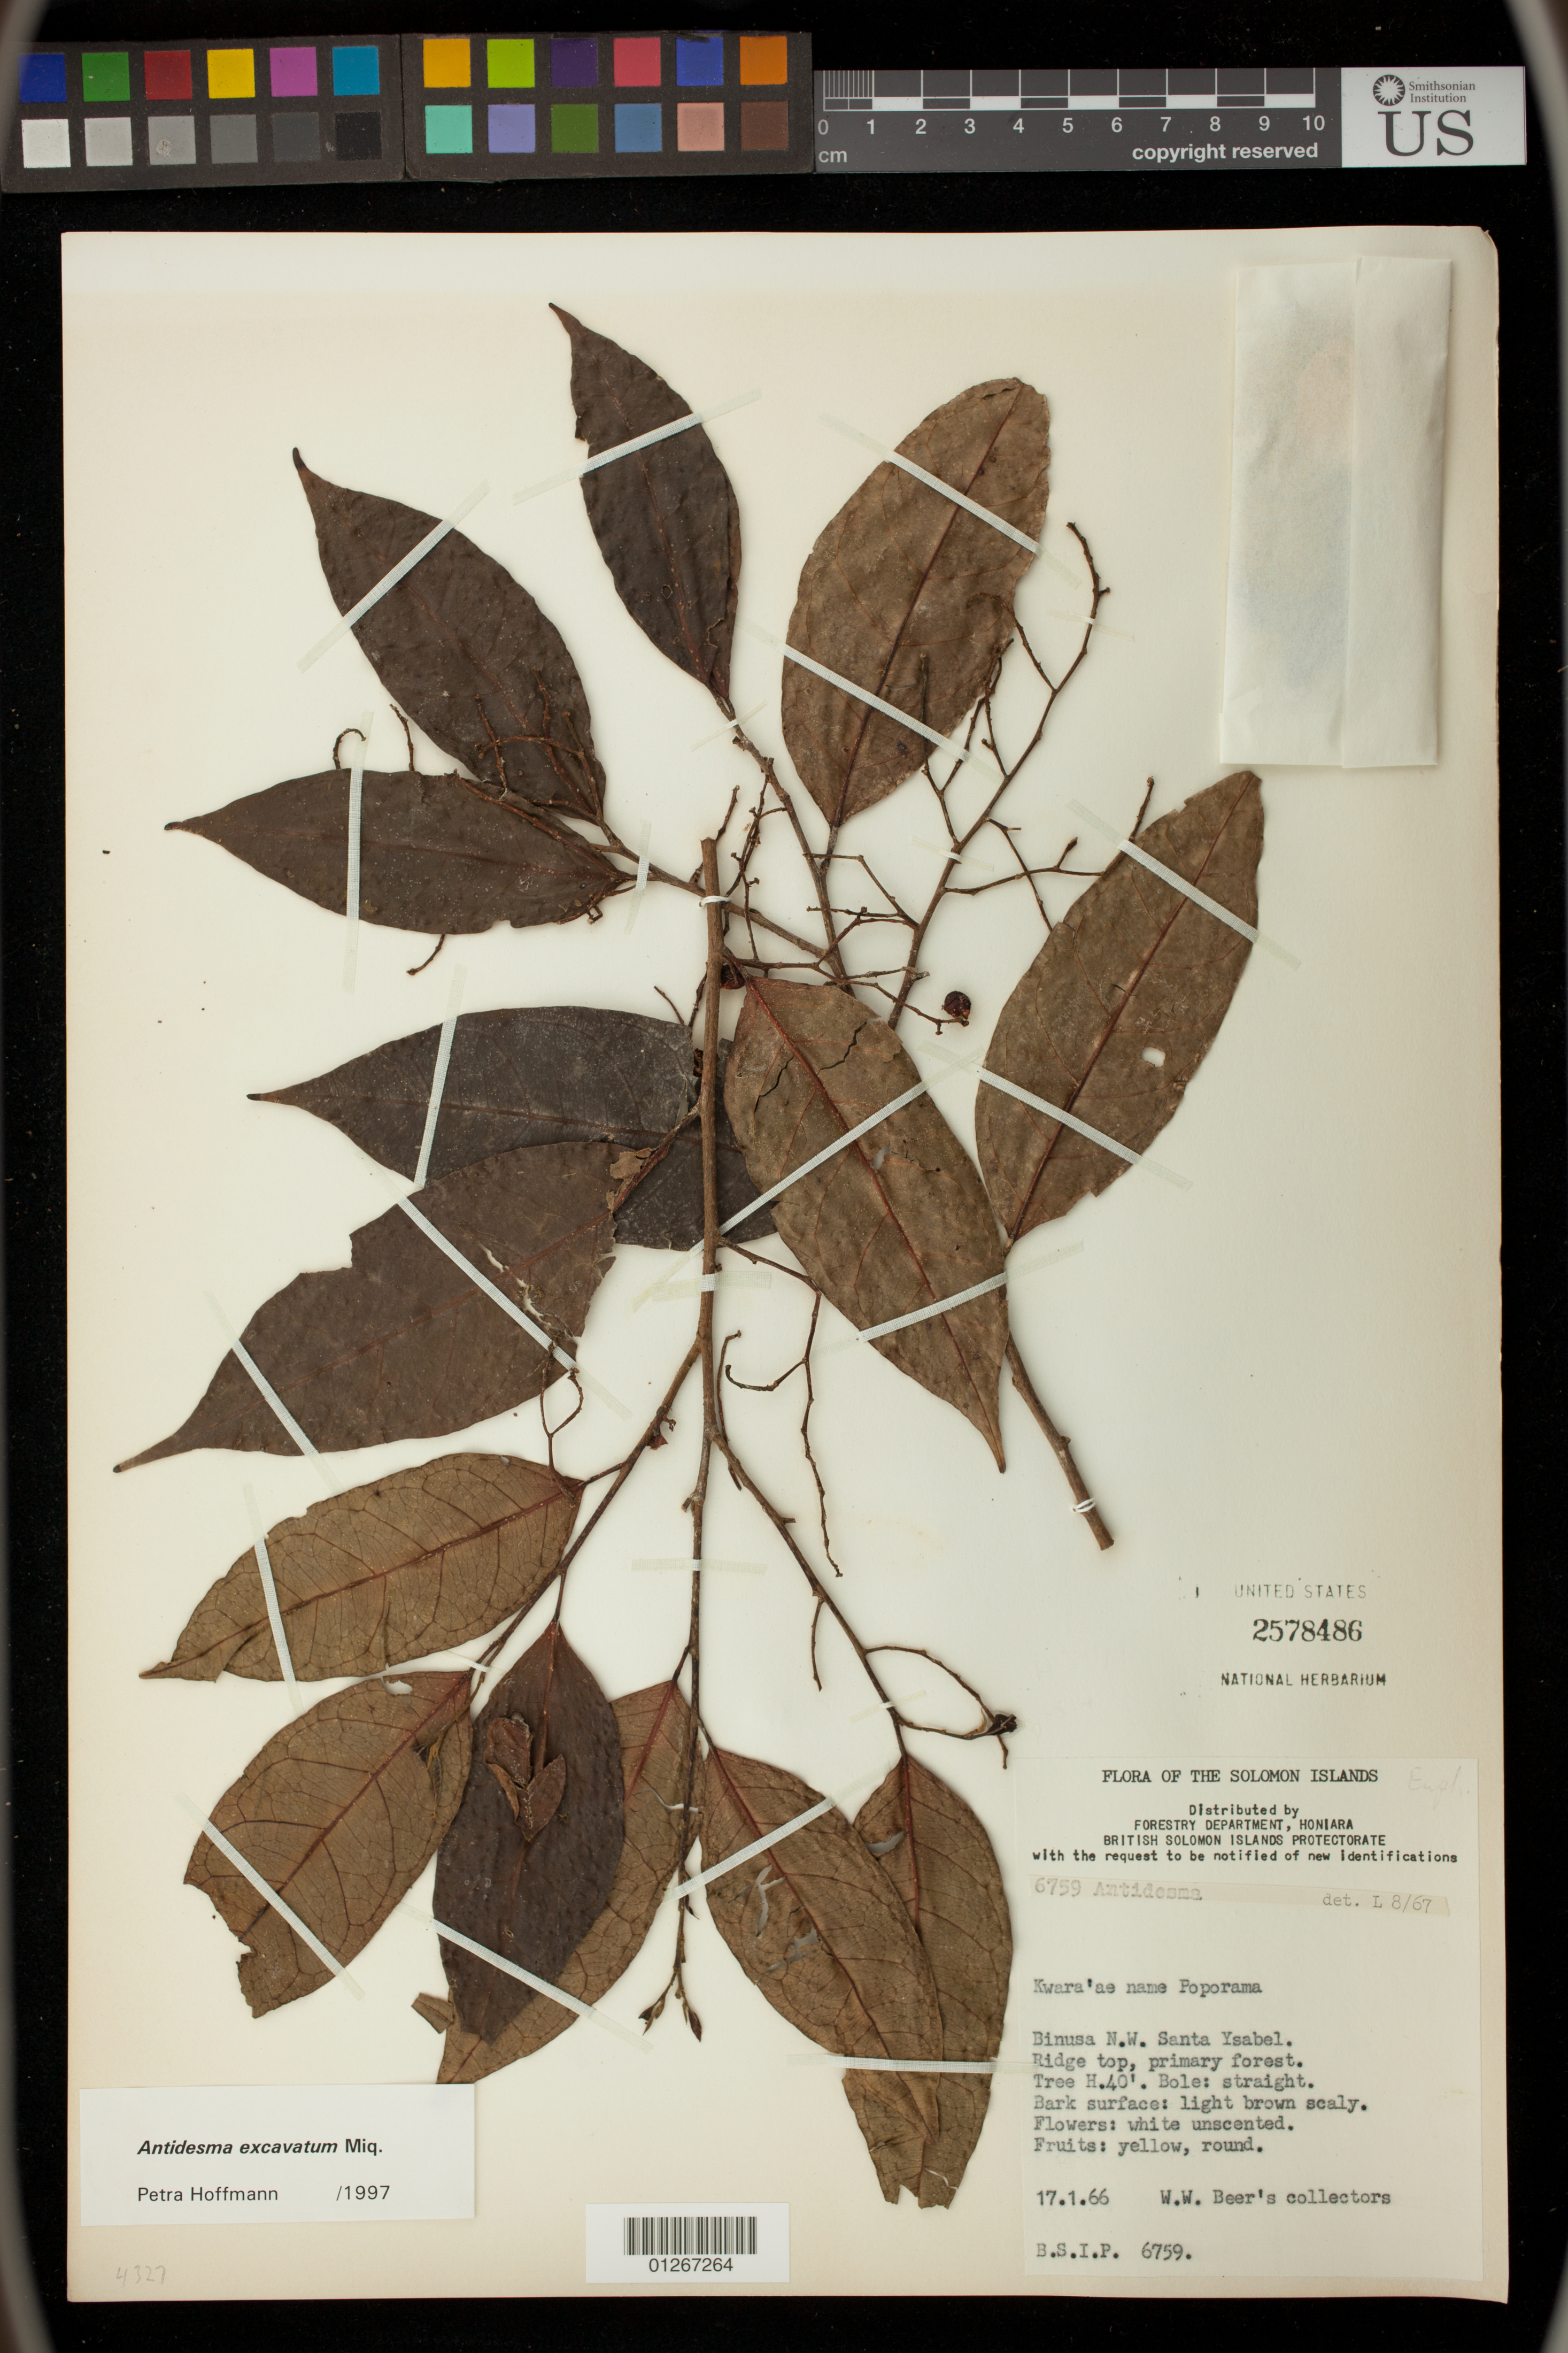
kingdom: Plantae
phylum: Tracheophyta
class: Magnoliopsida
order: Malpighiales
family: Phyllanthaceae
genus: Antidesma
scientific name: Antidesma excavatum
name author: Miq.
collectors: W. Beer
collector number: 6759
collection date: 1966-01-17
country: Solomon Islands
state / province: Isabel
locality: Binusa N.W. Santa Ysabel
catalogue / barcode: US 2578486